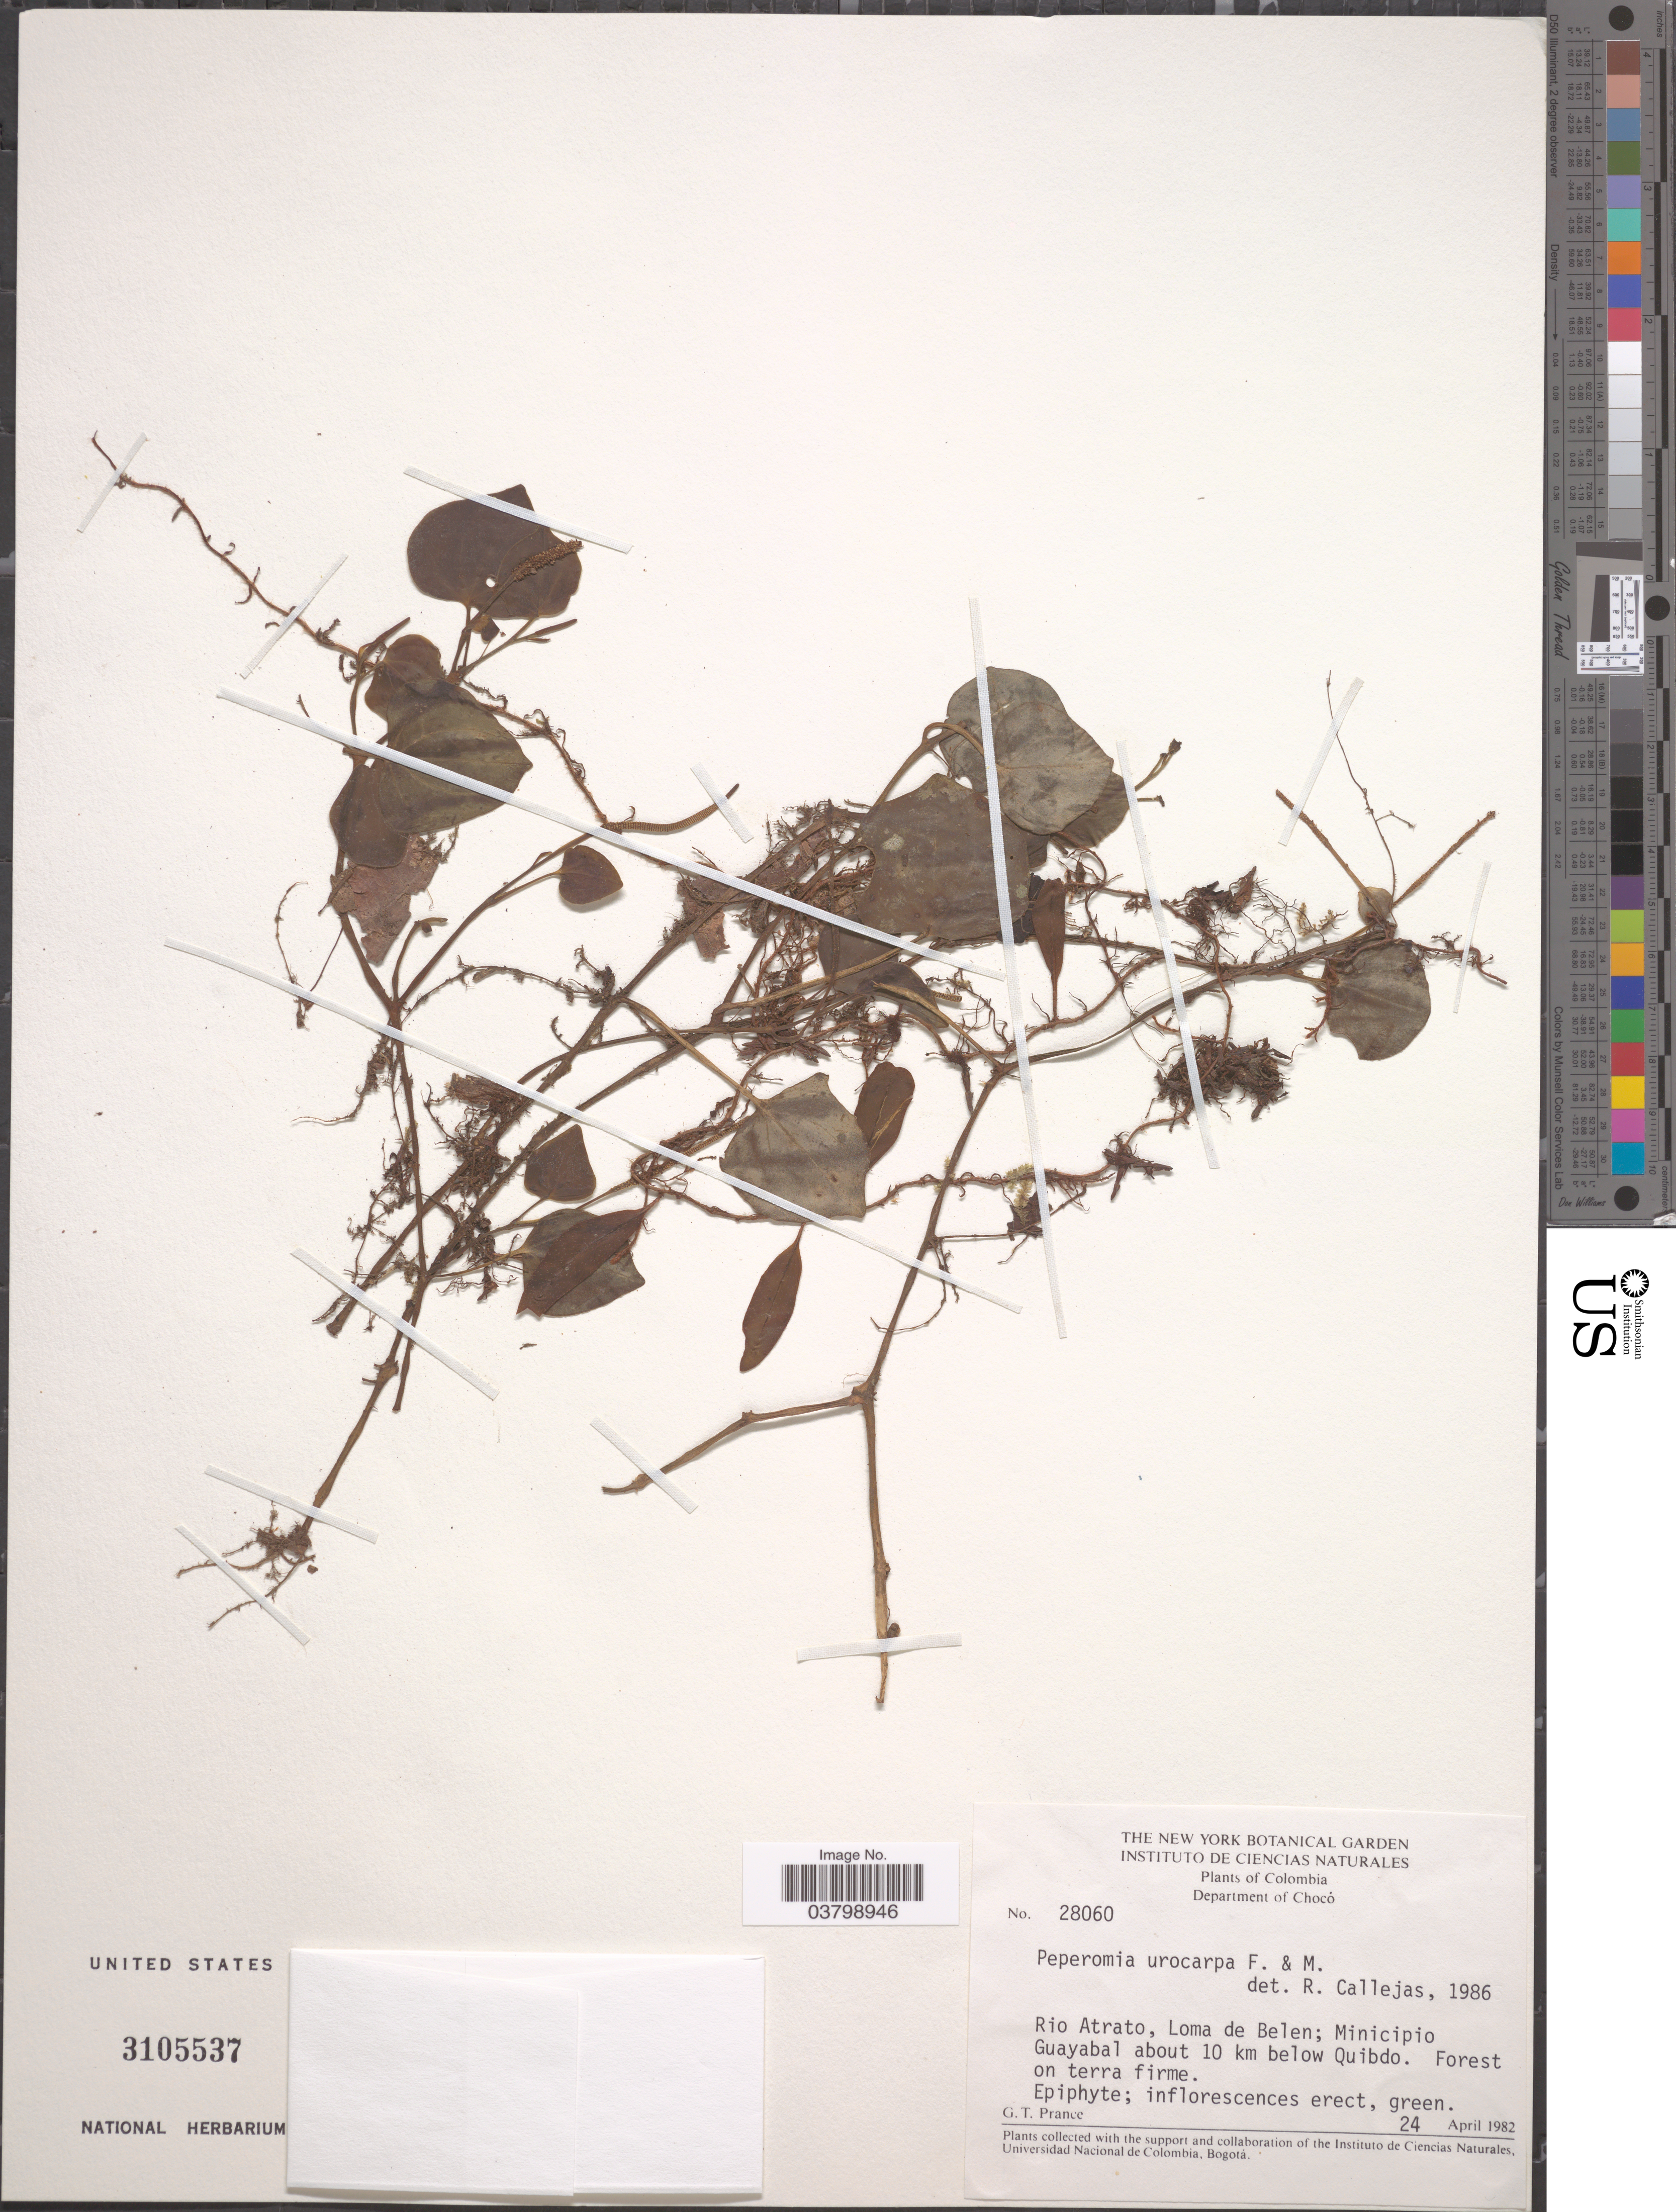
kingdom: Plantae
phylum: Tracheophyta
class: Magnoliopsida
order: Piperales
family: Piperaceae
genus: Peperomia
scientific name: Peperomia urocarpa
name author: Fisch. & C.A. Mey.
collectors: G. T. Prance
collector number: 28060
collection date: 1982-04-24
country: Colombia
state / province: Chocó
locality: Department of Chocó. Rio Atrato, Loma de Belen; Minicipio Guayabal about 10 km below Quibdo.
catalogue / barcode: US 3105537